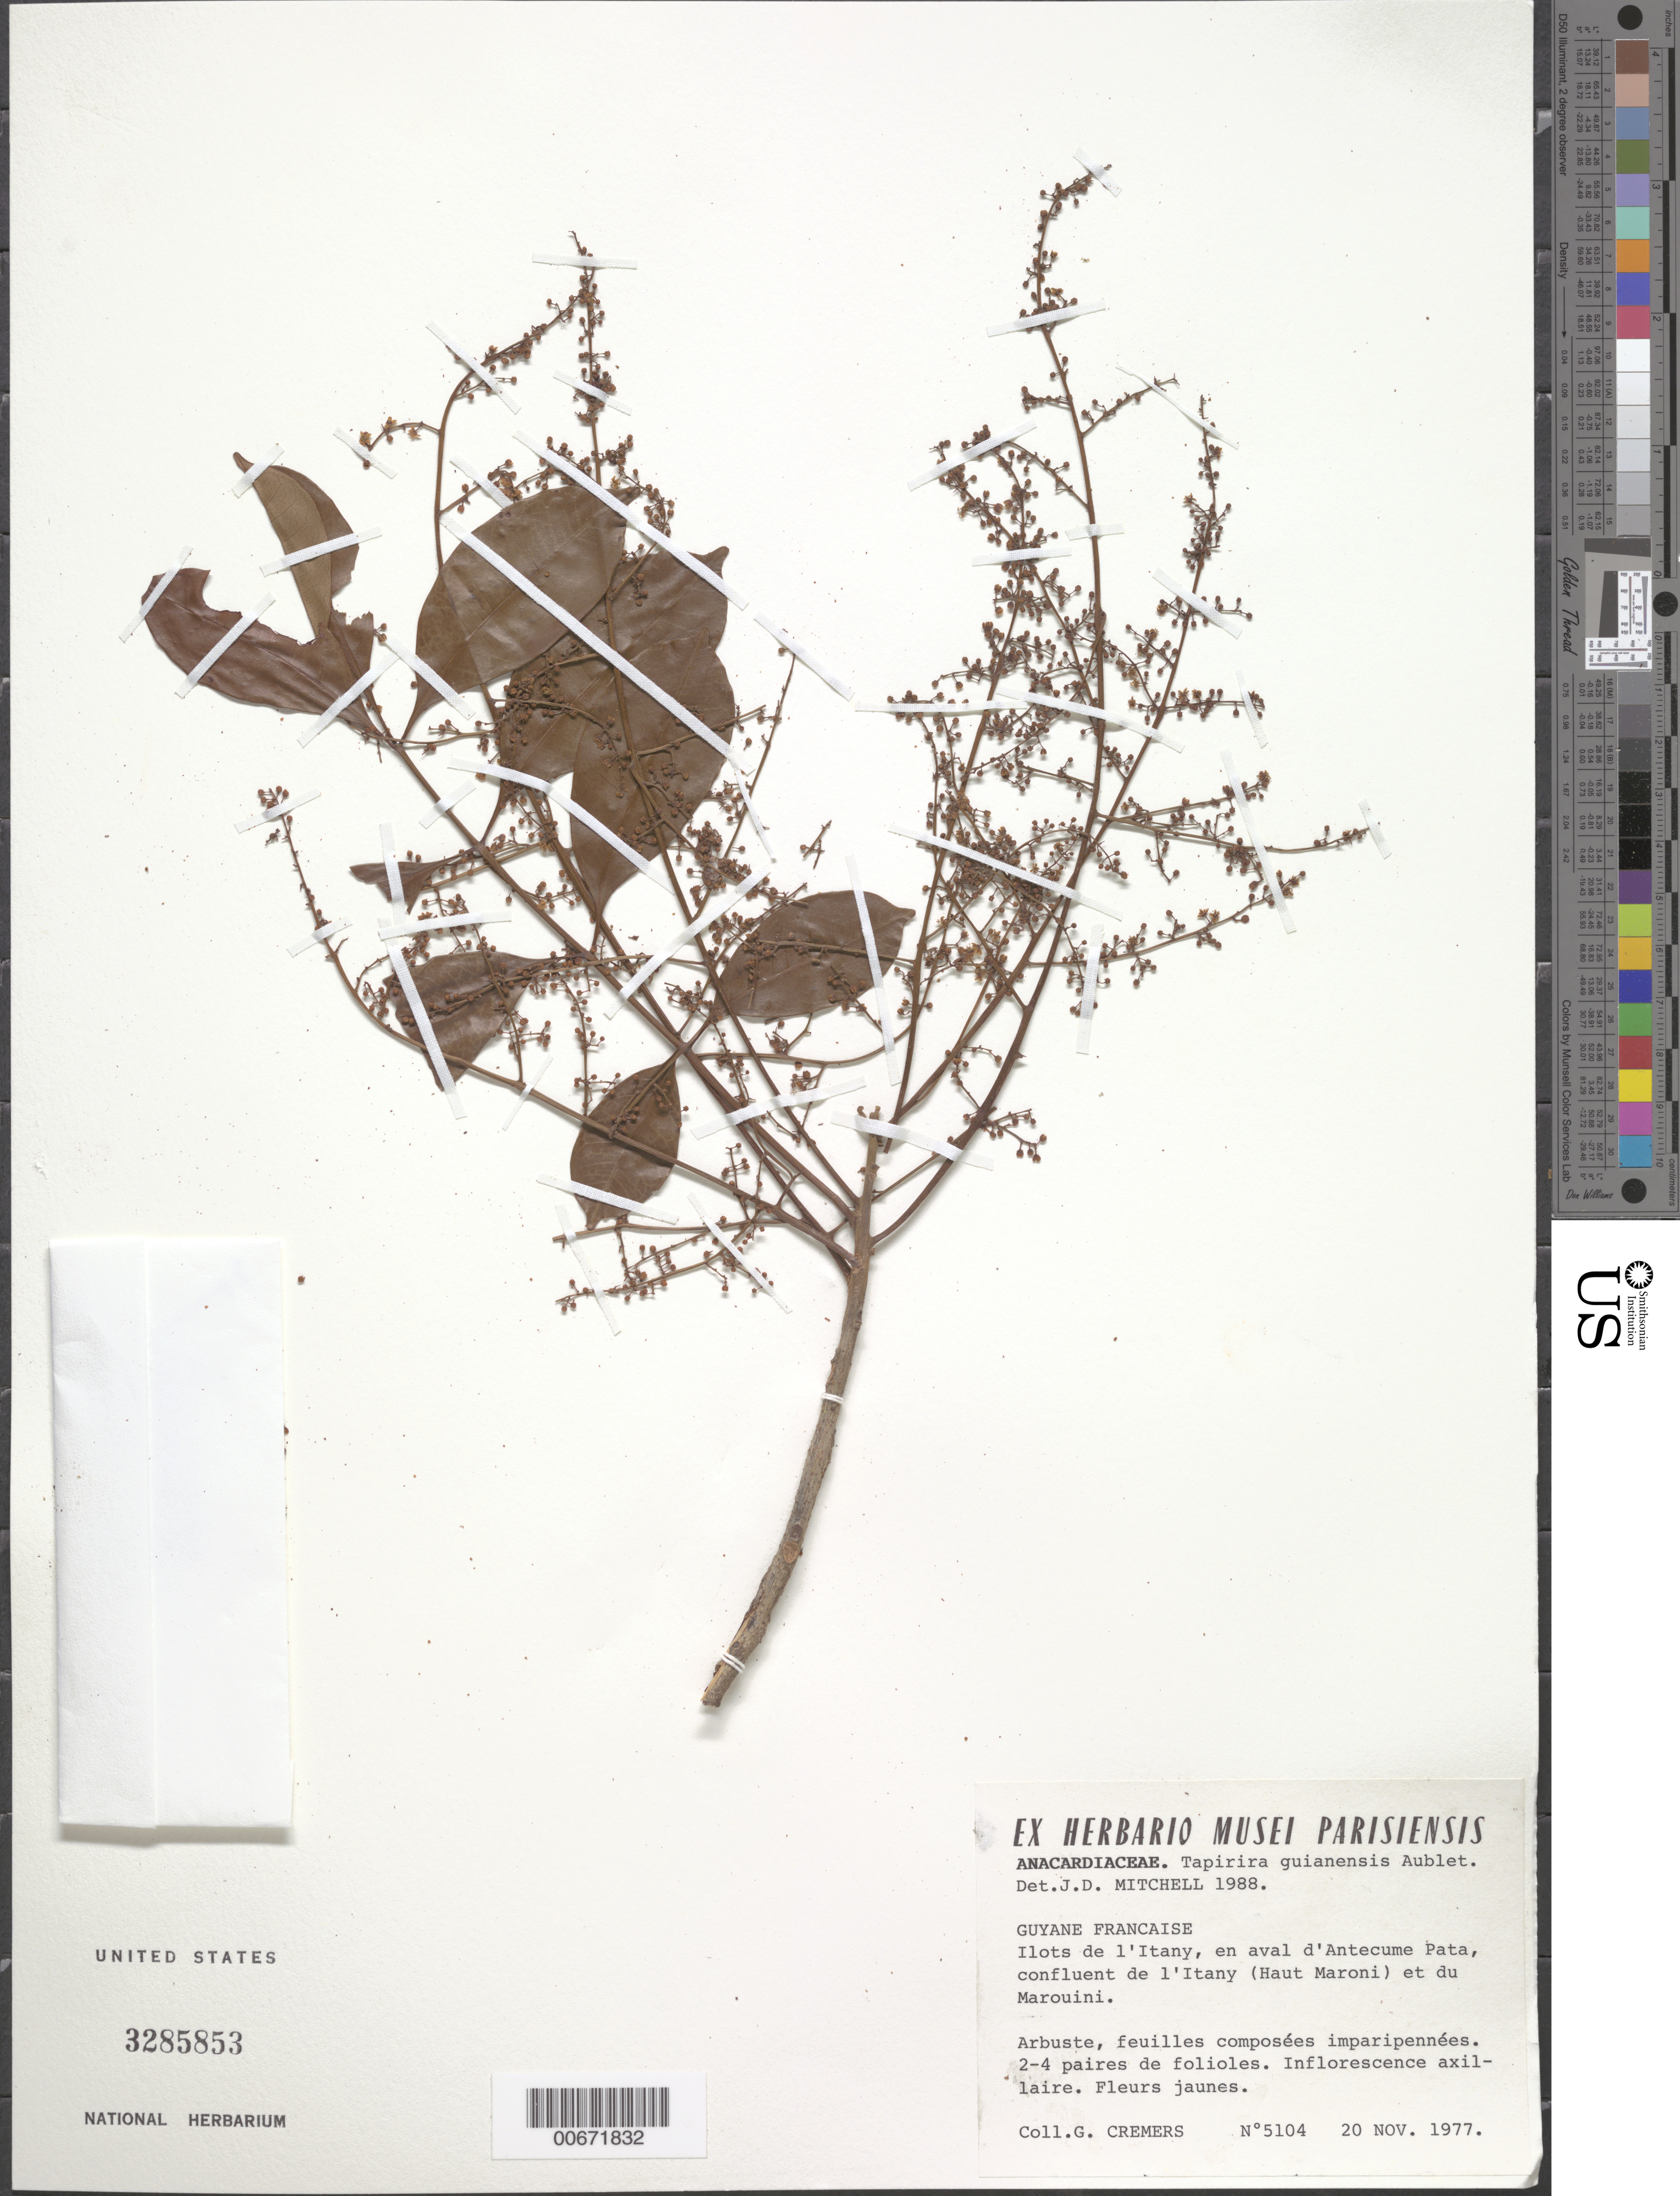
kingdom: Plantae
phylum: Tracheophyta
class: Magnoliopsida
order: Sapindales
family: Anacardiaceae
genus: Tapirira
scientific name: Tapirira guianensis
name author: Aubl.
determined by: Mitchell, John D.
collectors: G. Cremers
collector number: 5104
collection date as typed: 20-Nov-77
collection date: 1977-11-20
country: French Guiana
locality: Ile d'Antécume Pata, confl. de l'Itany (Haut Maroni) et du Marouini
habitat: Lower part of Antecume Pata stream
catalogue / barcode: US 3285853